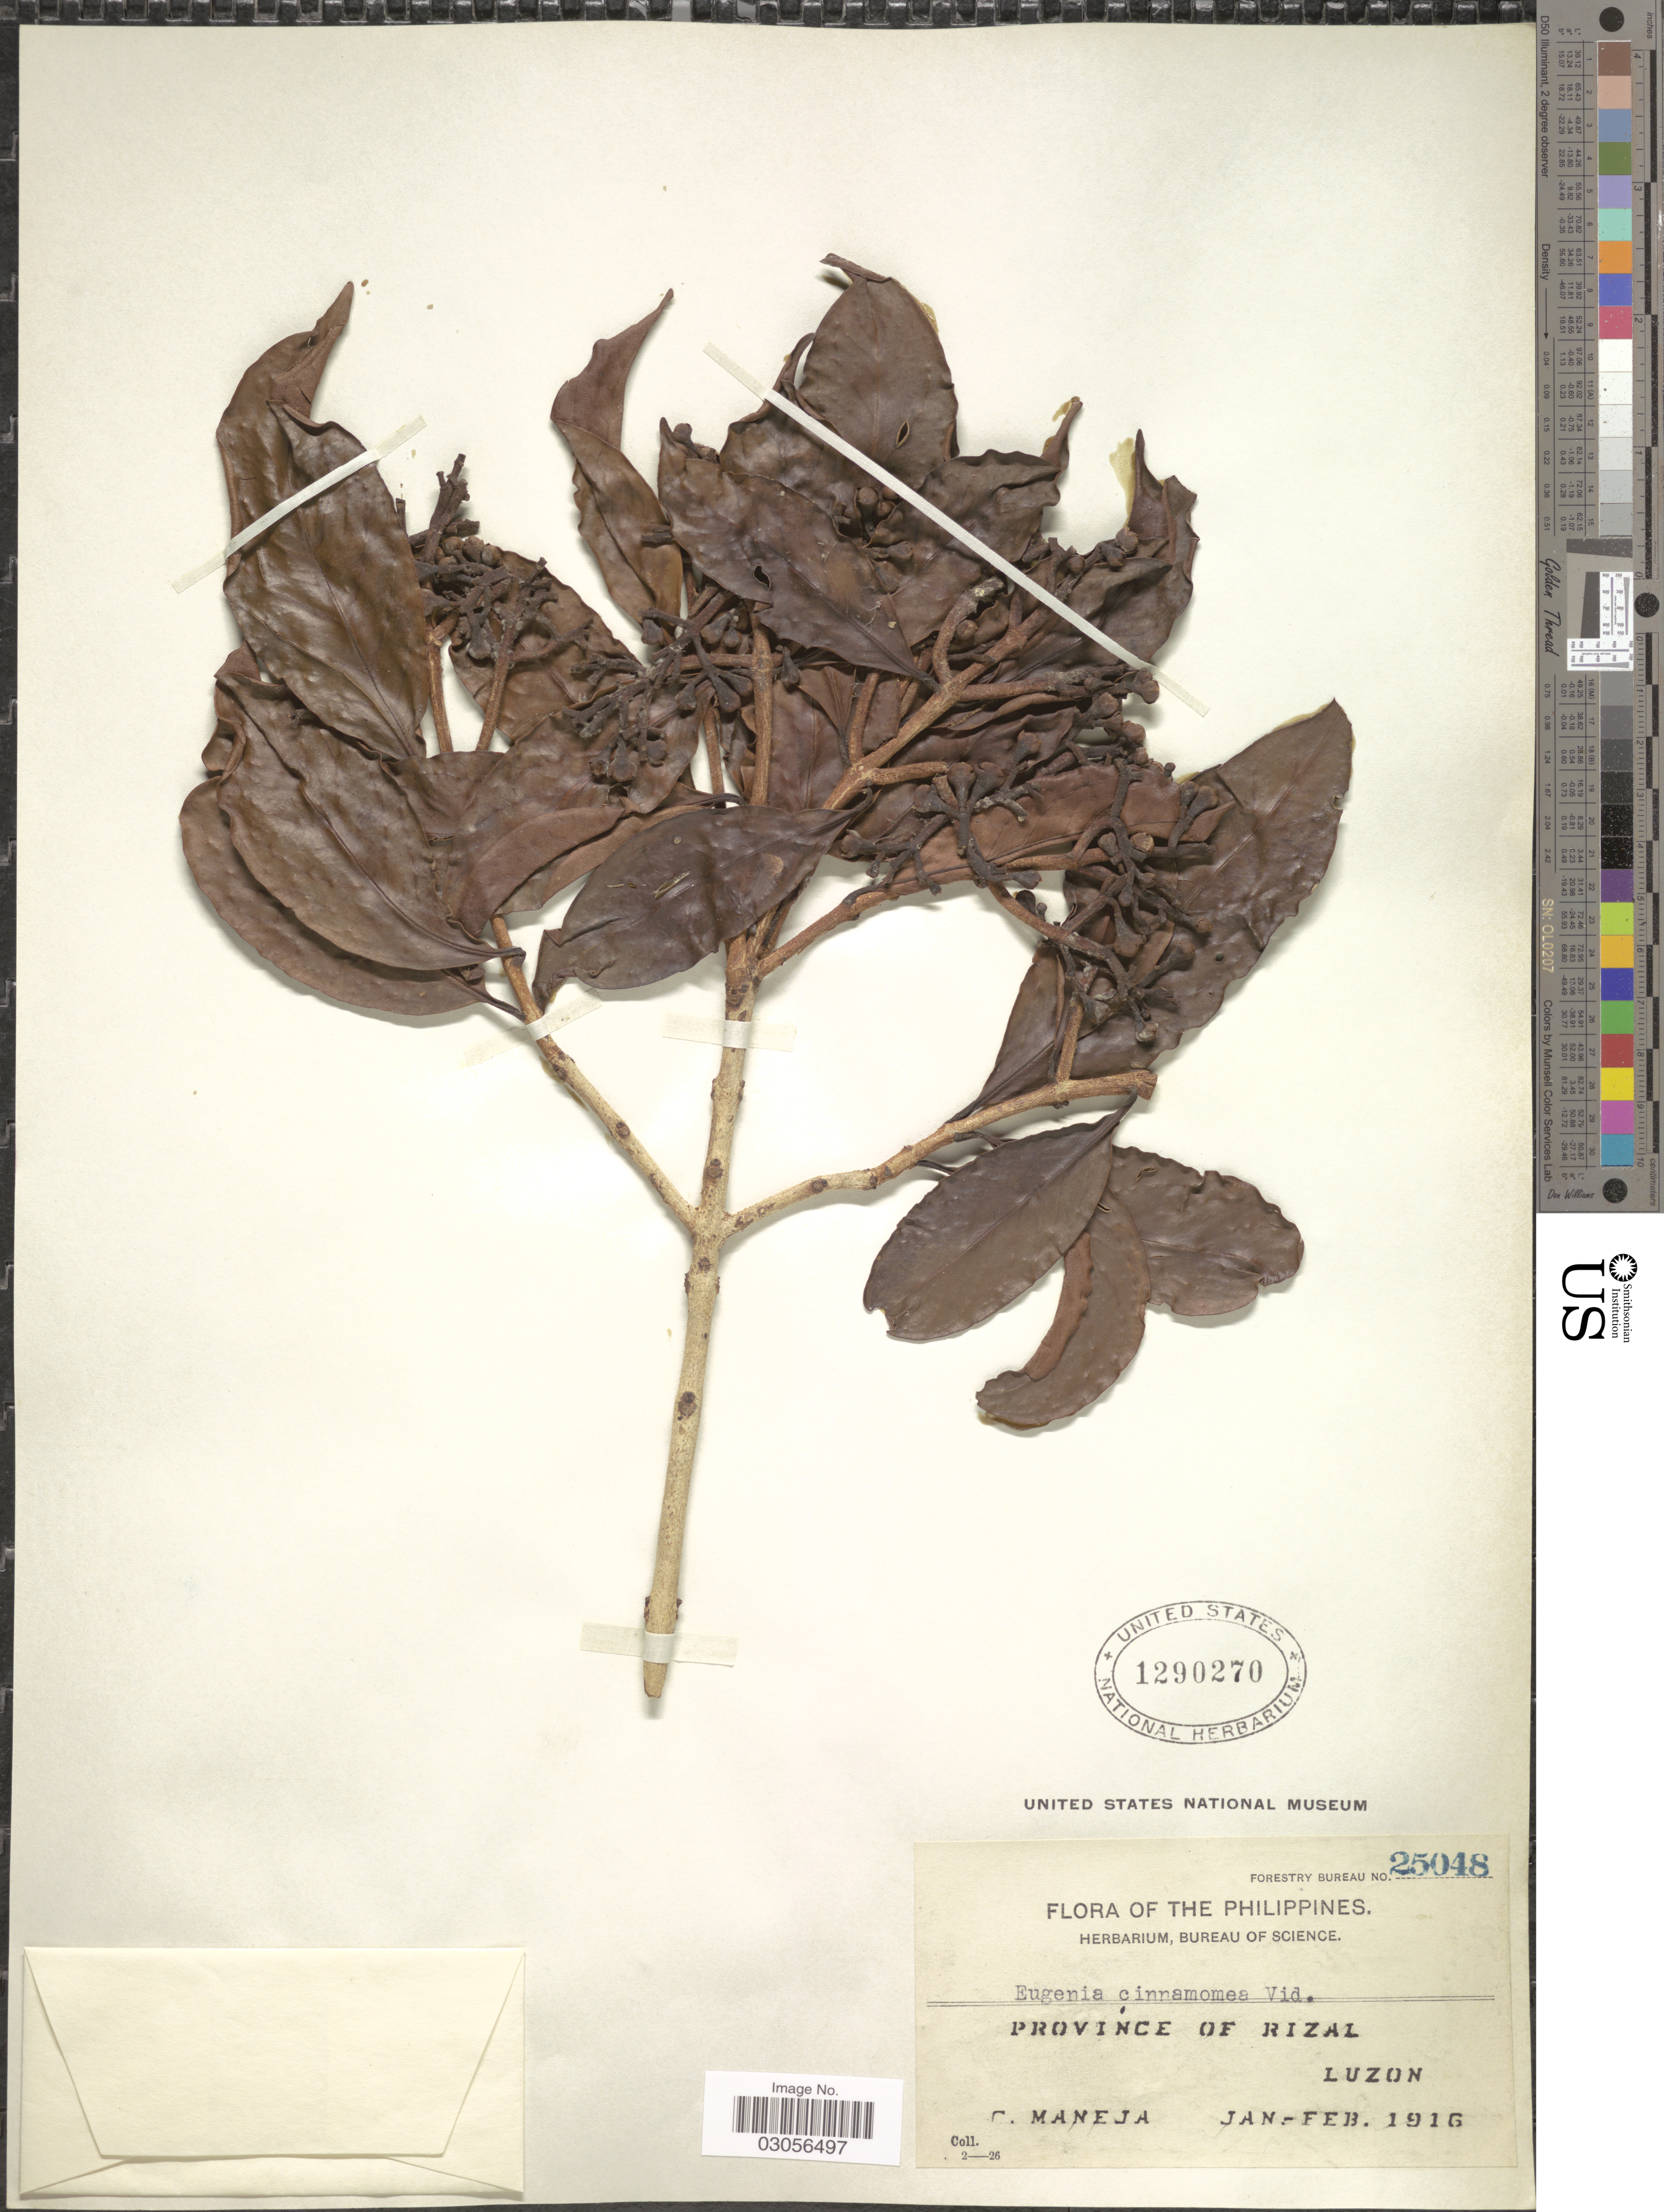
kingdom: Plantae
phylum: Tracheophyta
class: Magnoliopsida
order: Myrtales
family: Myrtaceae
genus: Syzygium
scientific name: Syzygium cinnamomeum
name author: (Vidal) Merr.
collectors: C. Maneja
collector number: Forestry Bureau 25048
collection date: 1916-01/1916-02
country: Philippines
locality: Province of Rizal, Luzon.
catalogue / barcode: US 1290270